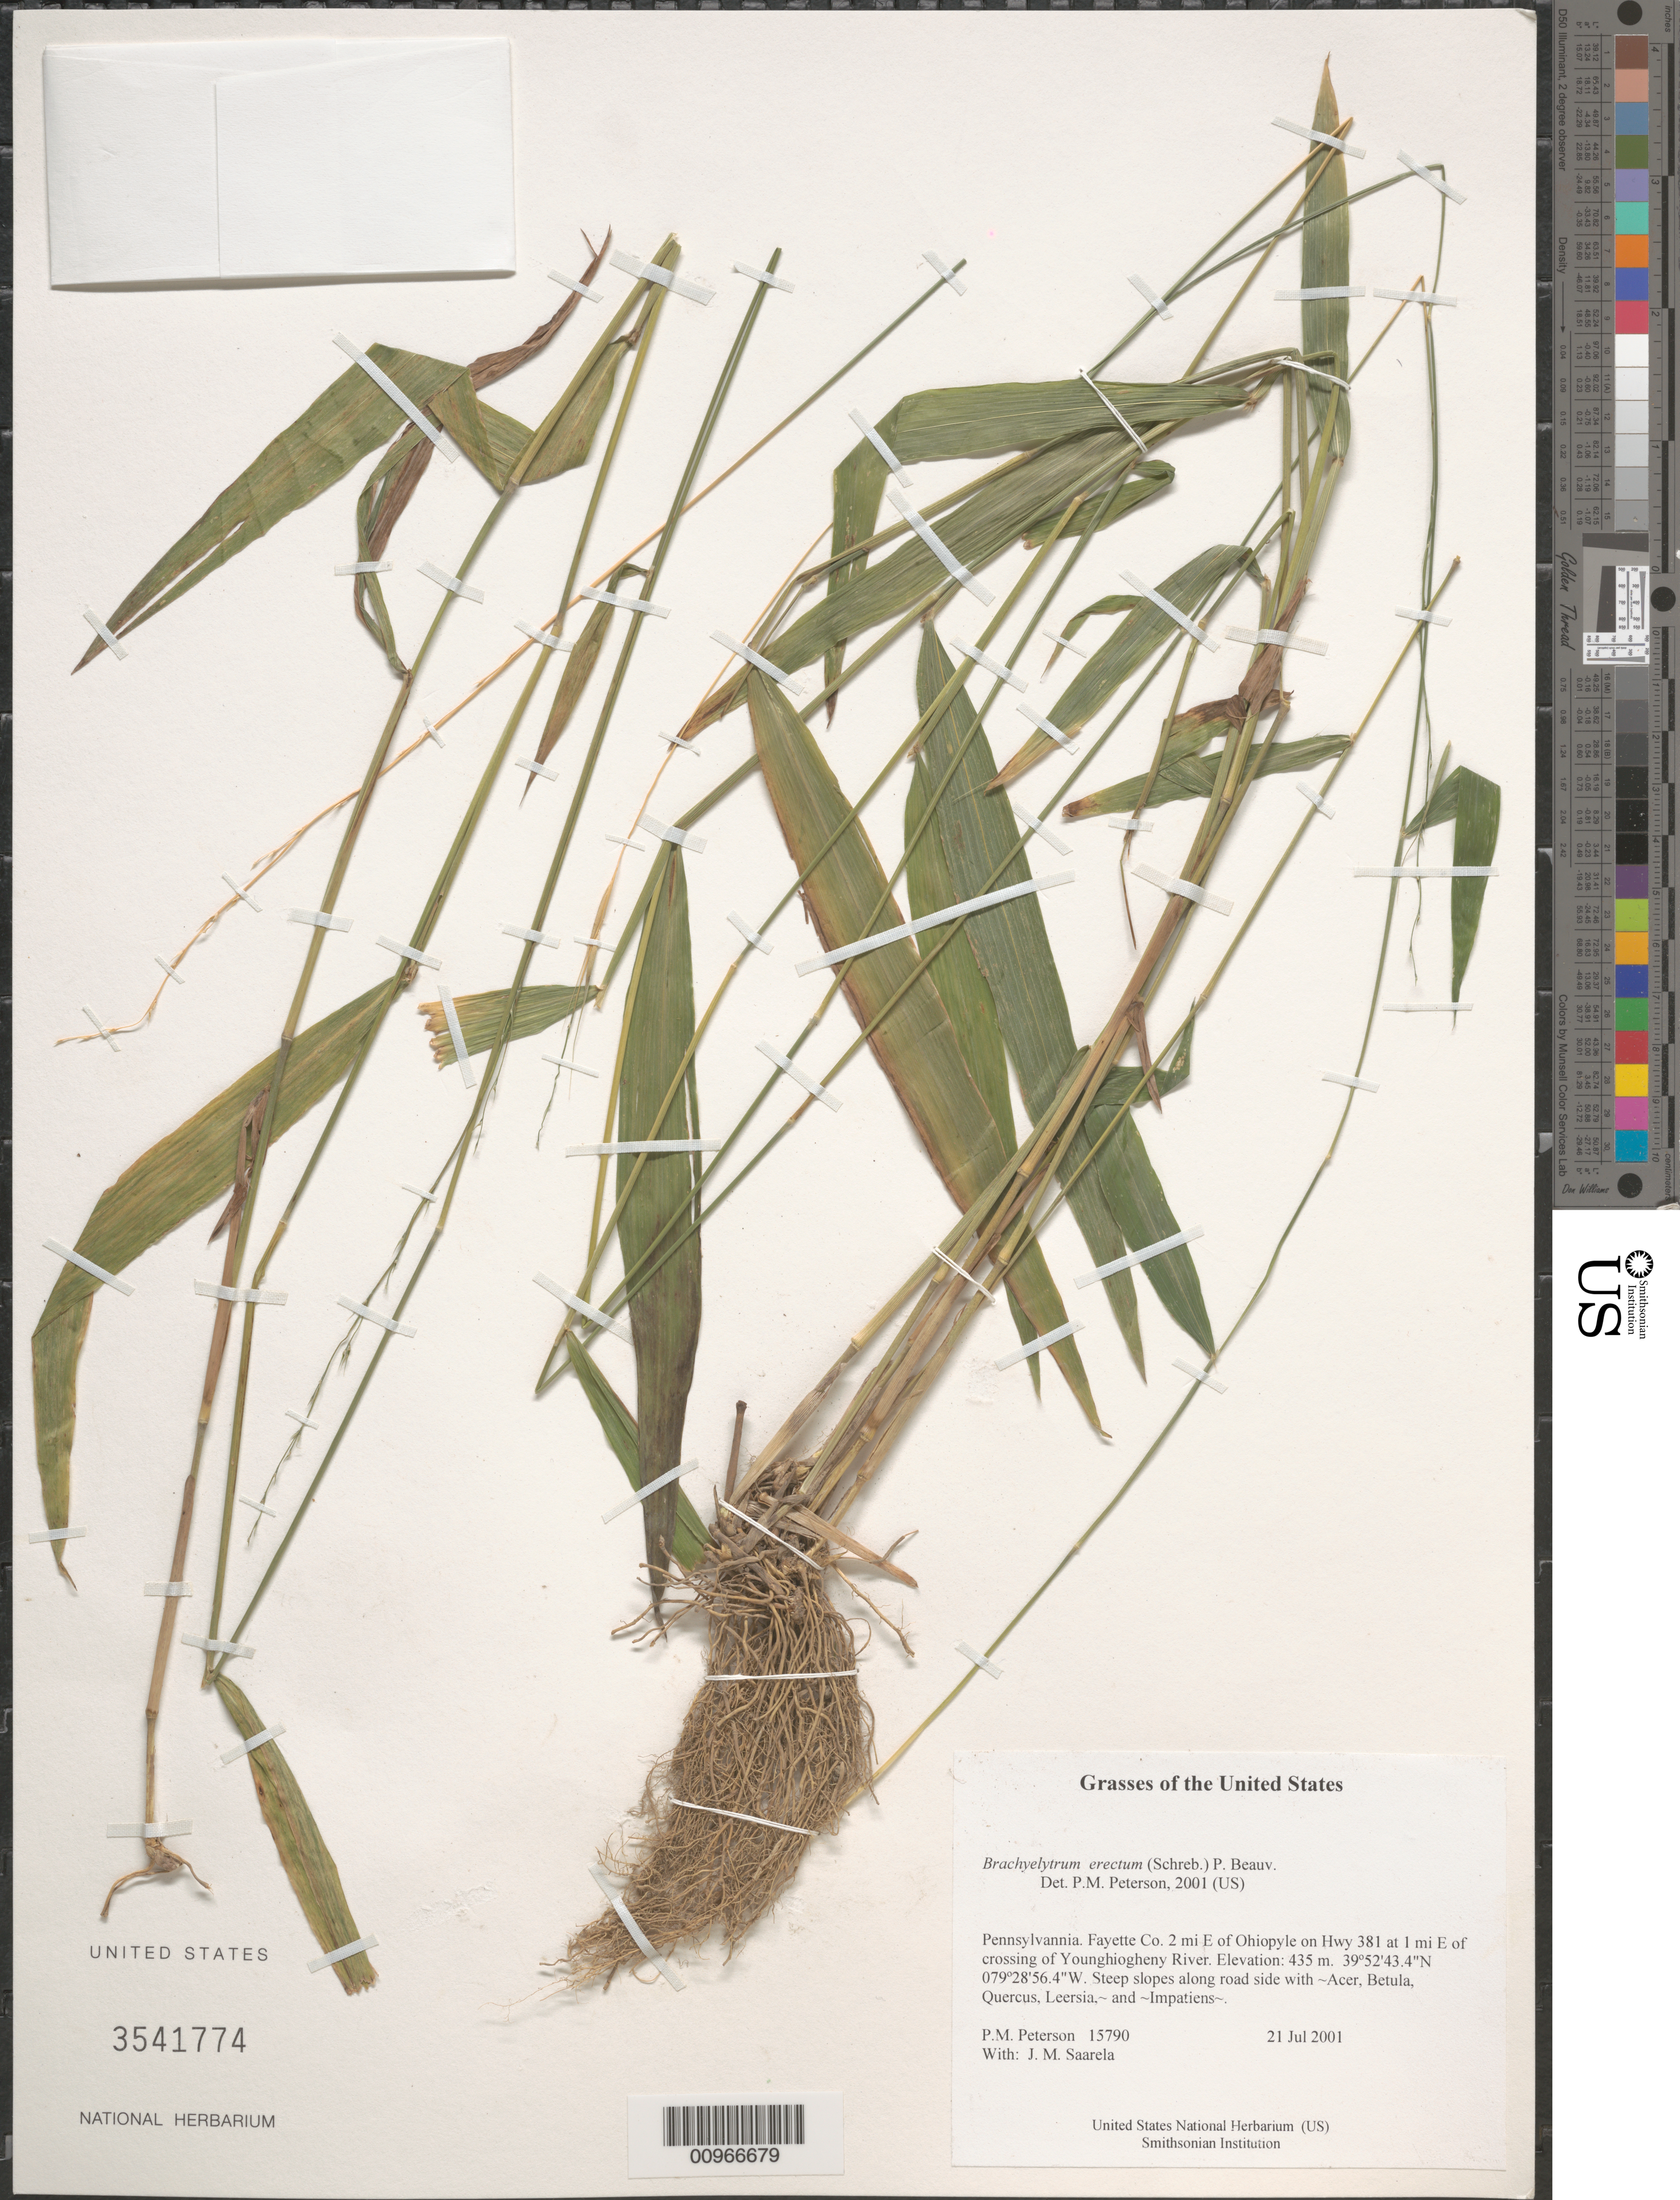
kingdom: Plantae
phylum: Tracheophyta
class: Liliopsida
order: Poales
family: Poaceae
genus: Brachyelytrum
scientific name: Brachyelytrum erectum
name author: (Schreb.) P. Beauv.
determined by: Peterson, Paul M., (BOT), Smithsonian Institution - National Museum of Natural History (UNITED STATES)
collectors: P. M. Peterson & J. Saarela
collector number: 15790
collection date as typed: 21 Jul 2001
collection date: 2001-07-21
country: United States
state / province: Pennsylvania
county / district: Fayette Co.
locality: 2 mi E of Ohiopyle on Hwy 381 at 1 mi E of crossing of Younghiogheny River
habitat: Steep slopes along road side with ~Acer, Betula, Quercus, Leersia,~ and ~Impatiens~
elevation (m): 435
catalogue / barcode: US 3541774